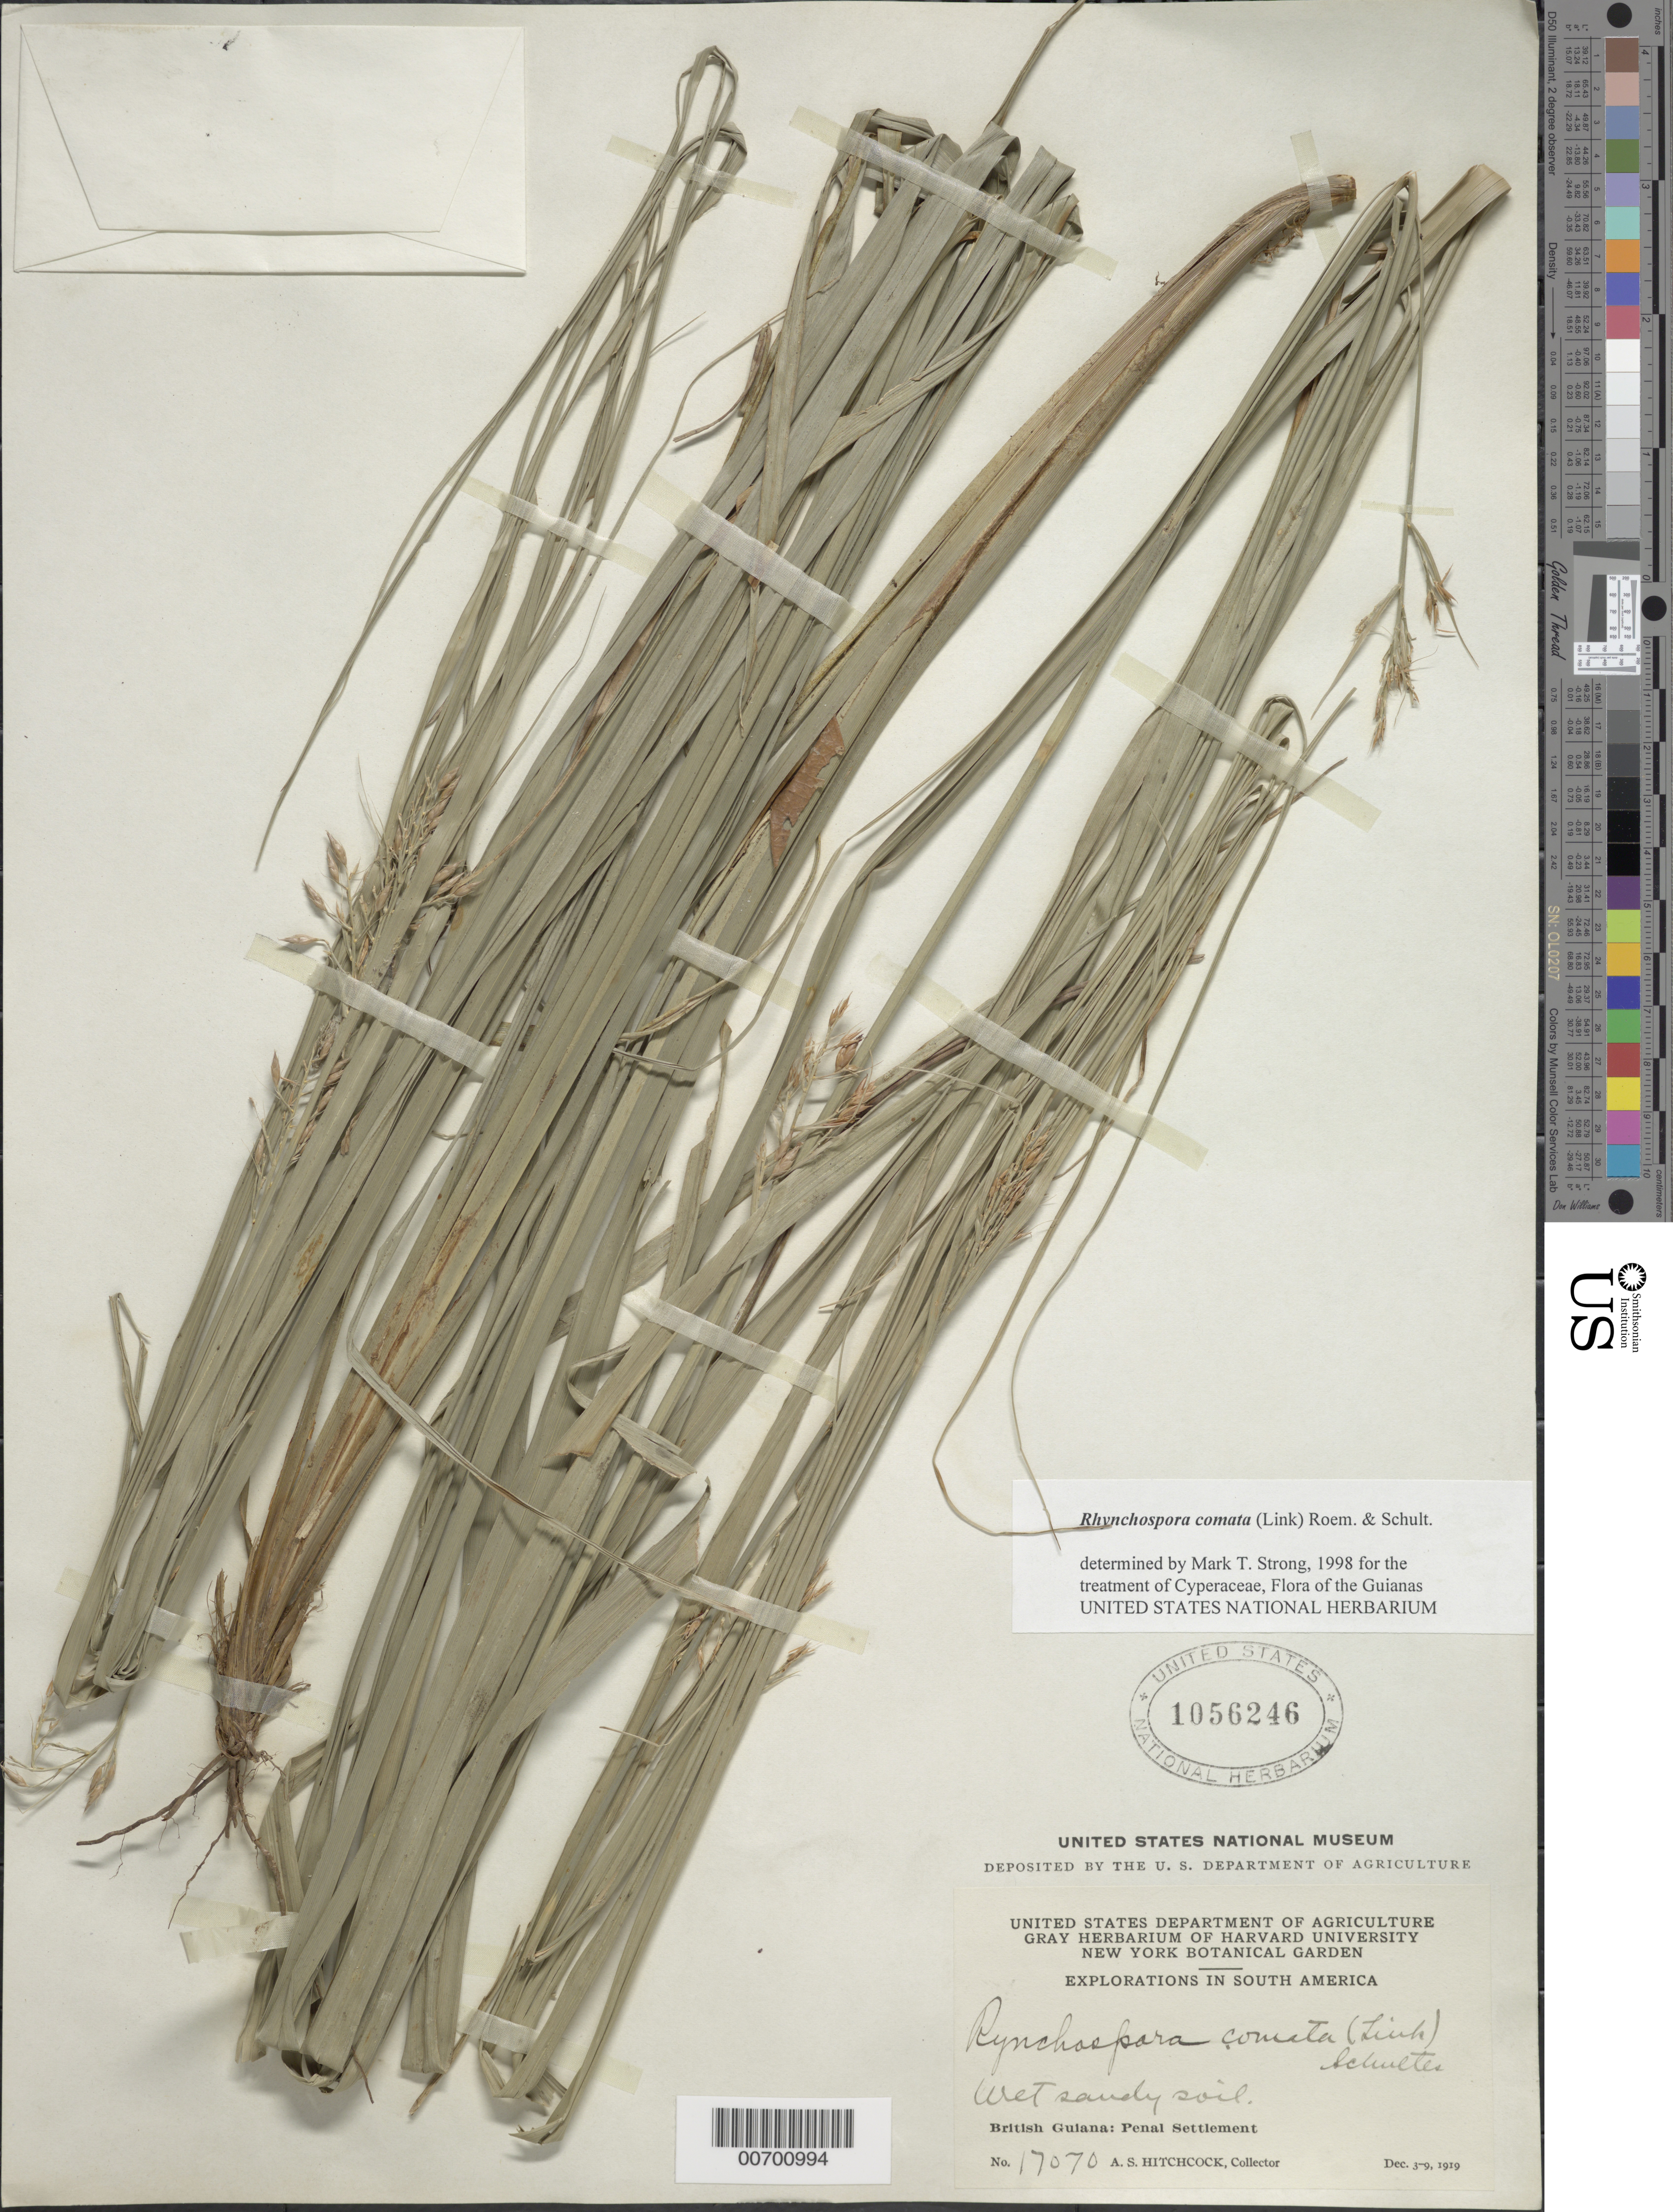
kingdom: Plantae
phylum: Tracheophyta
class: Liliopsida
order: Poales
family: Cyperaceae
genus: Rhynchospora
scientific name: Rhynchospora comata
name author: (Link) Schult.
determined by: Strong, M. T., (US), Smithsonian Institution - National Museum of Natural History (UNITED STATES)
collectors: A. S. Hitchcock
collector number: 17070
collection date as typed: Dec. 3-9, 1919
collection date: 1919-12-03/1919-12-09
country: Guyana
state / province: Cuyuni-Mazaruni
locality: Penal Settlement, on W side of Essequibo River, near mouth of Mazaruni River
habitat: Wet sandy soil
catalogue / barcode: US 1056246